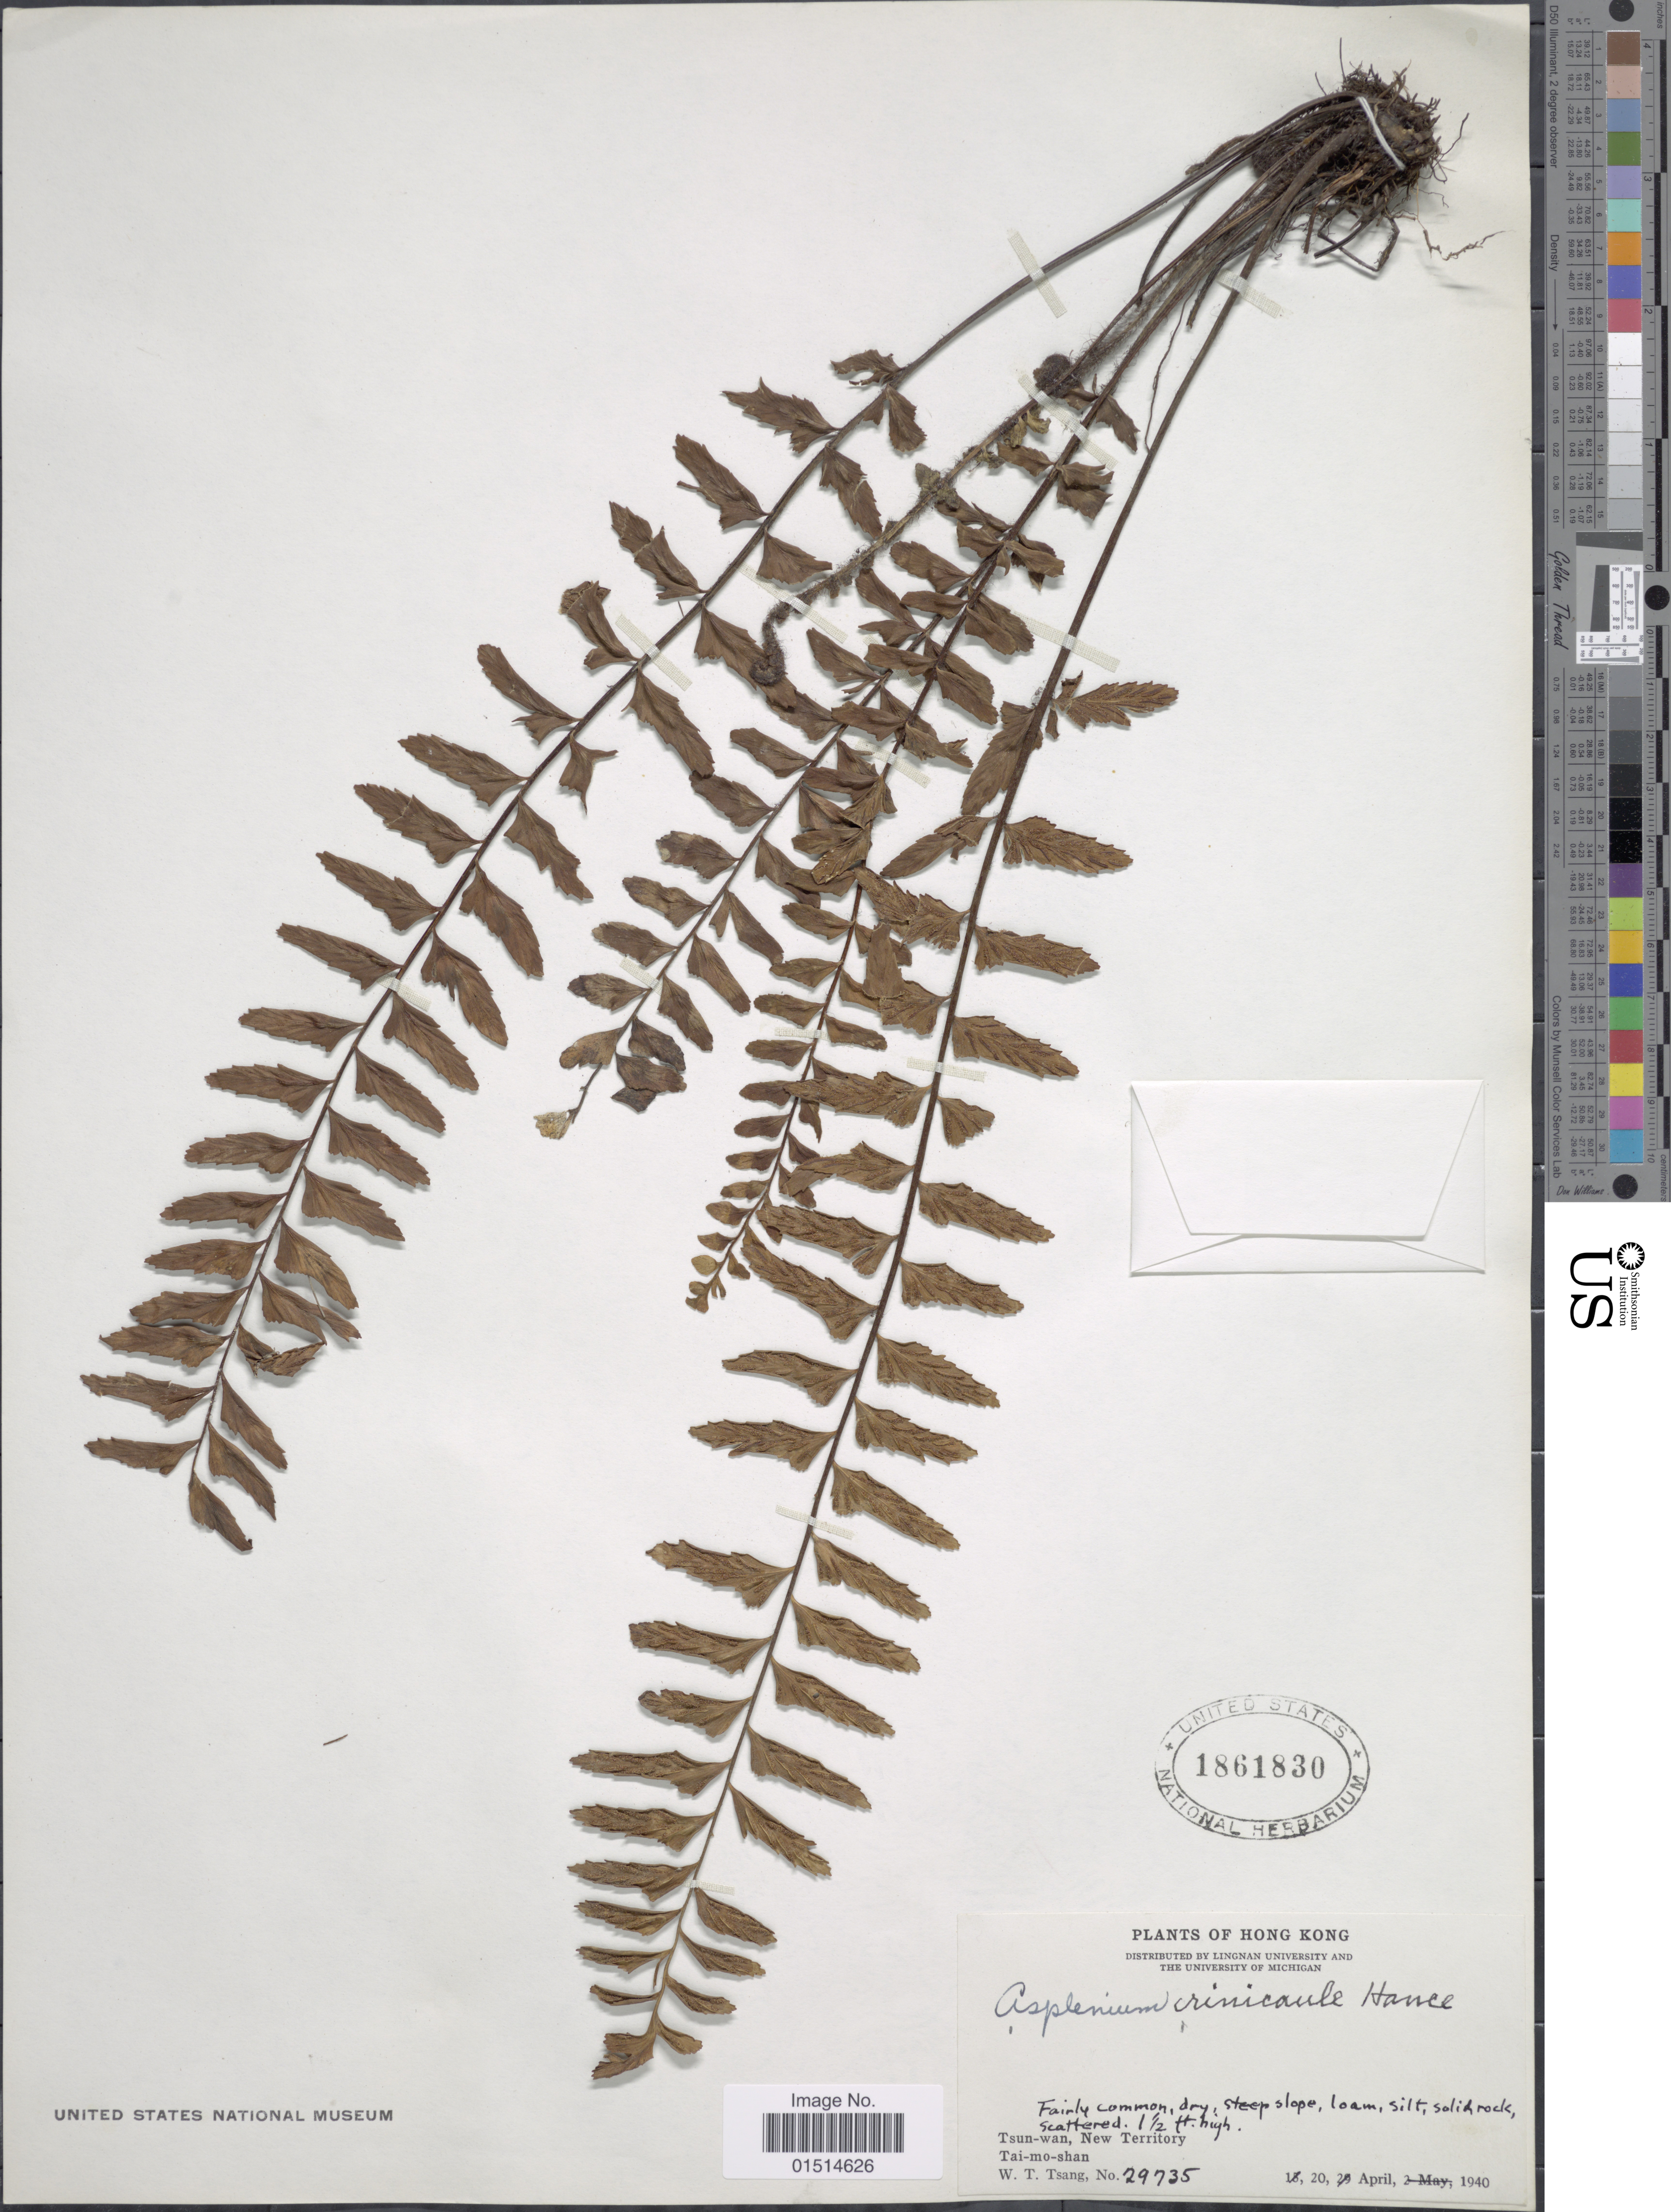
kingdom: Plantae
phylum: Tracheophyta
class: Polypodiopsida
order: Polypodiales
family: Aspleniaceae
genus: Asplenium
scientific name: Asplenium crinicaule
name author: Hance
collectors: W. T. Tsang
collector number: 29735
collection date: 1940-04-20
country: China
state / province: Hong Kong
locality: Hong Kong, Tsun-wan, New Territory, Tai-mo-shan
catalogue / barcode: US 1861830